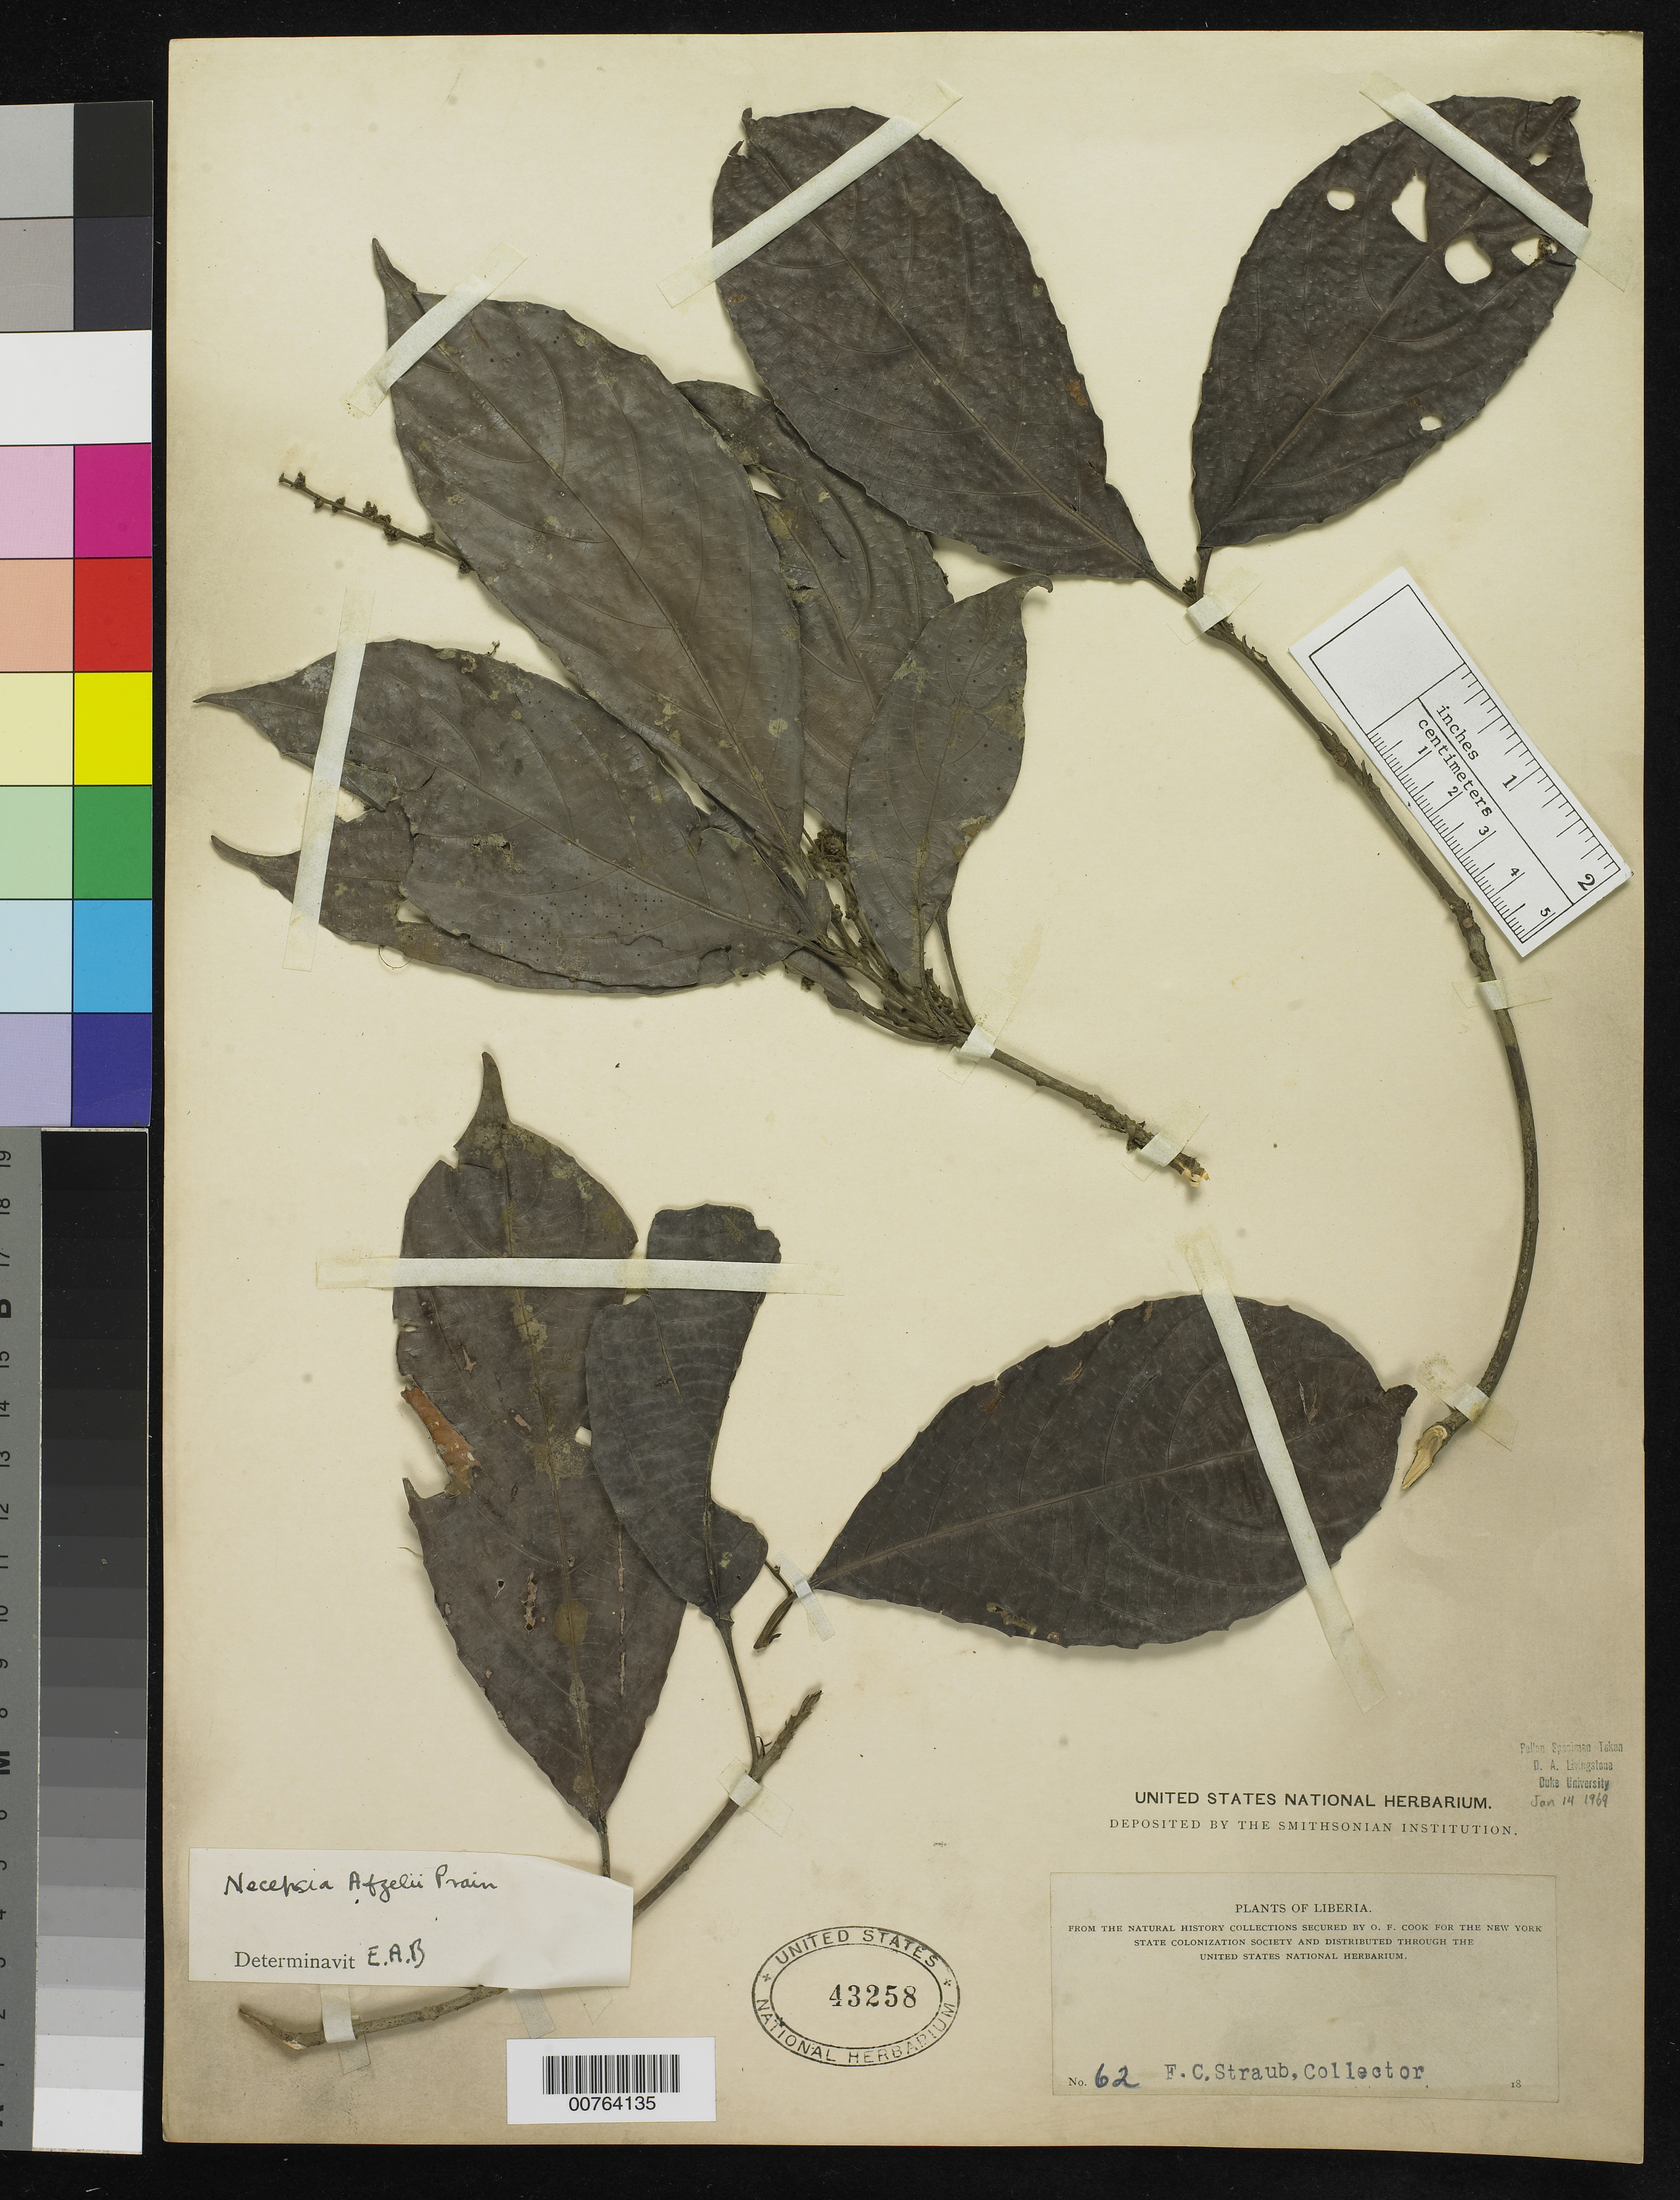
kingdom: Plantae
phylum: Tracheophyta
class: Magnoliopsida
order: Malpighiales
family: Euphorbiaceae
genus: Necepsia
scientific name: Necepsia afzelii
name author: Prain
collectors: F. Straub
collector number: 62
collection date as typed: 18--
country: Liberia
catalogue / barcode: US 43258